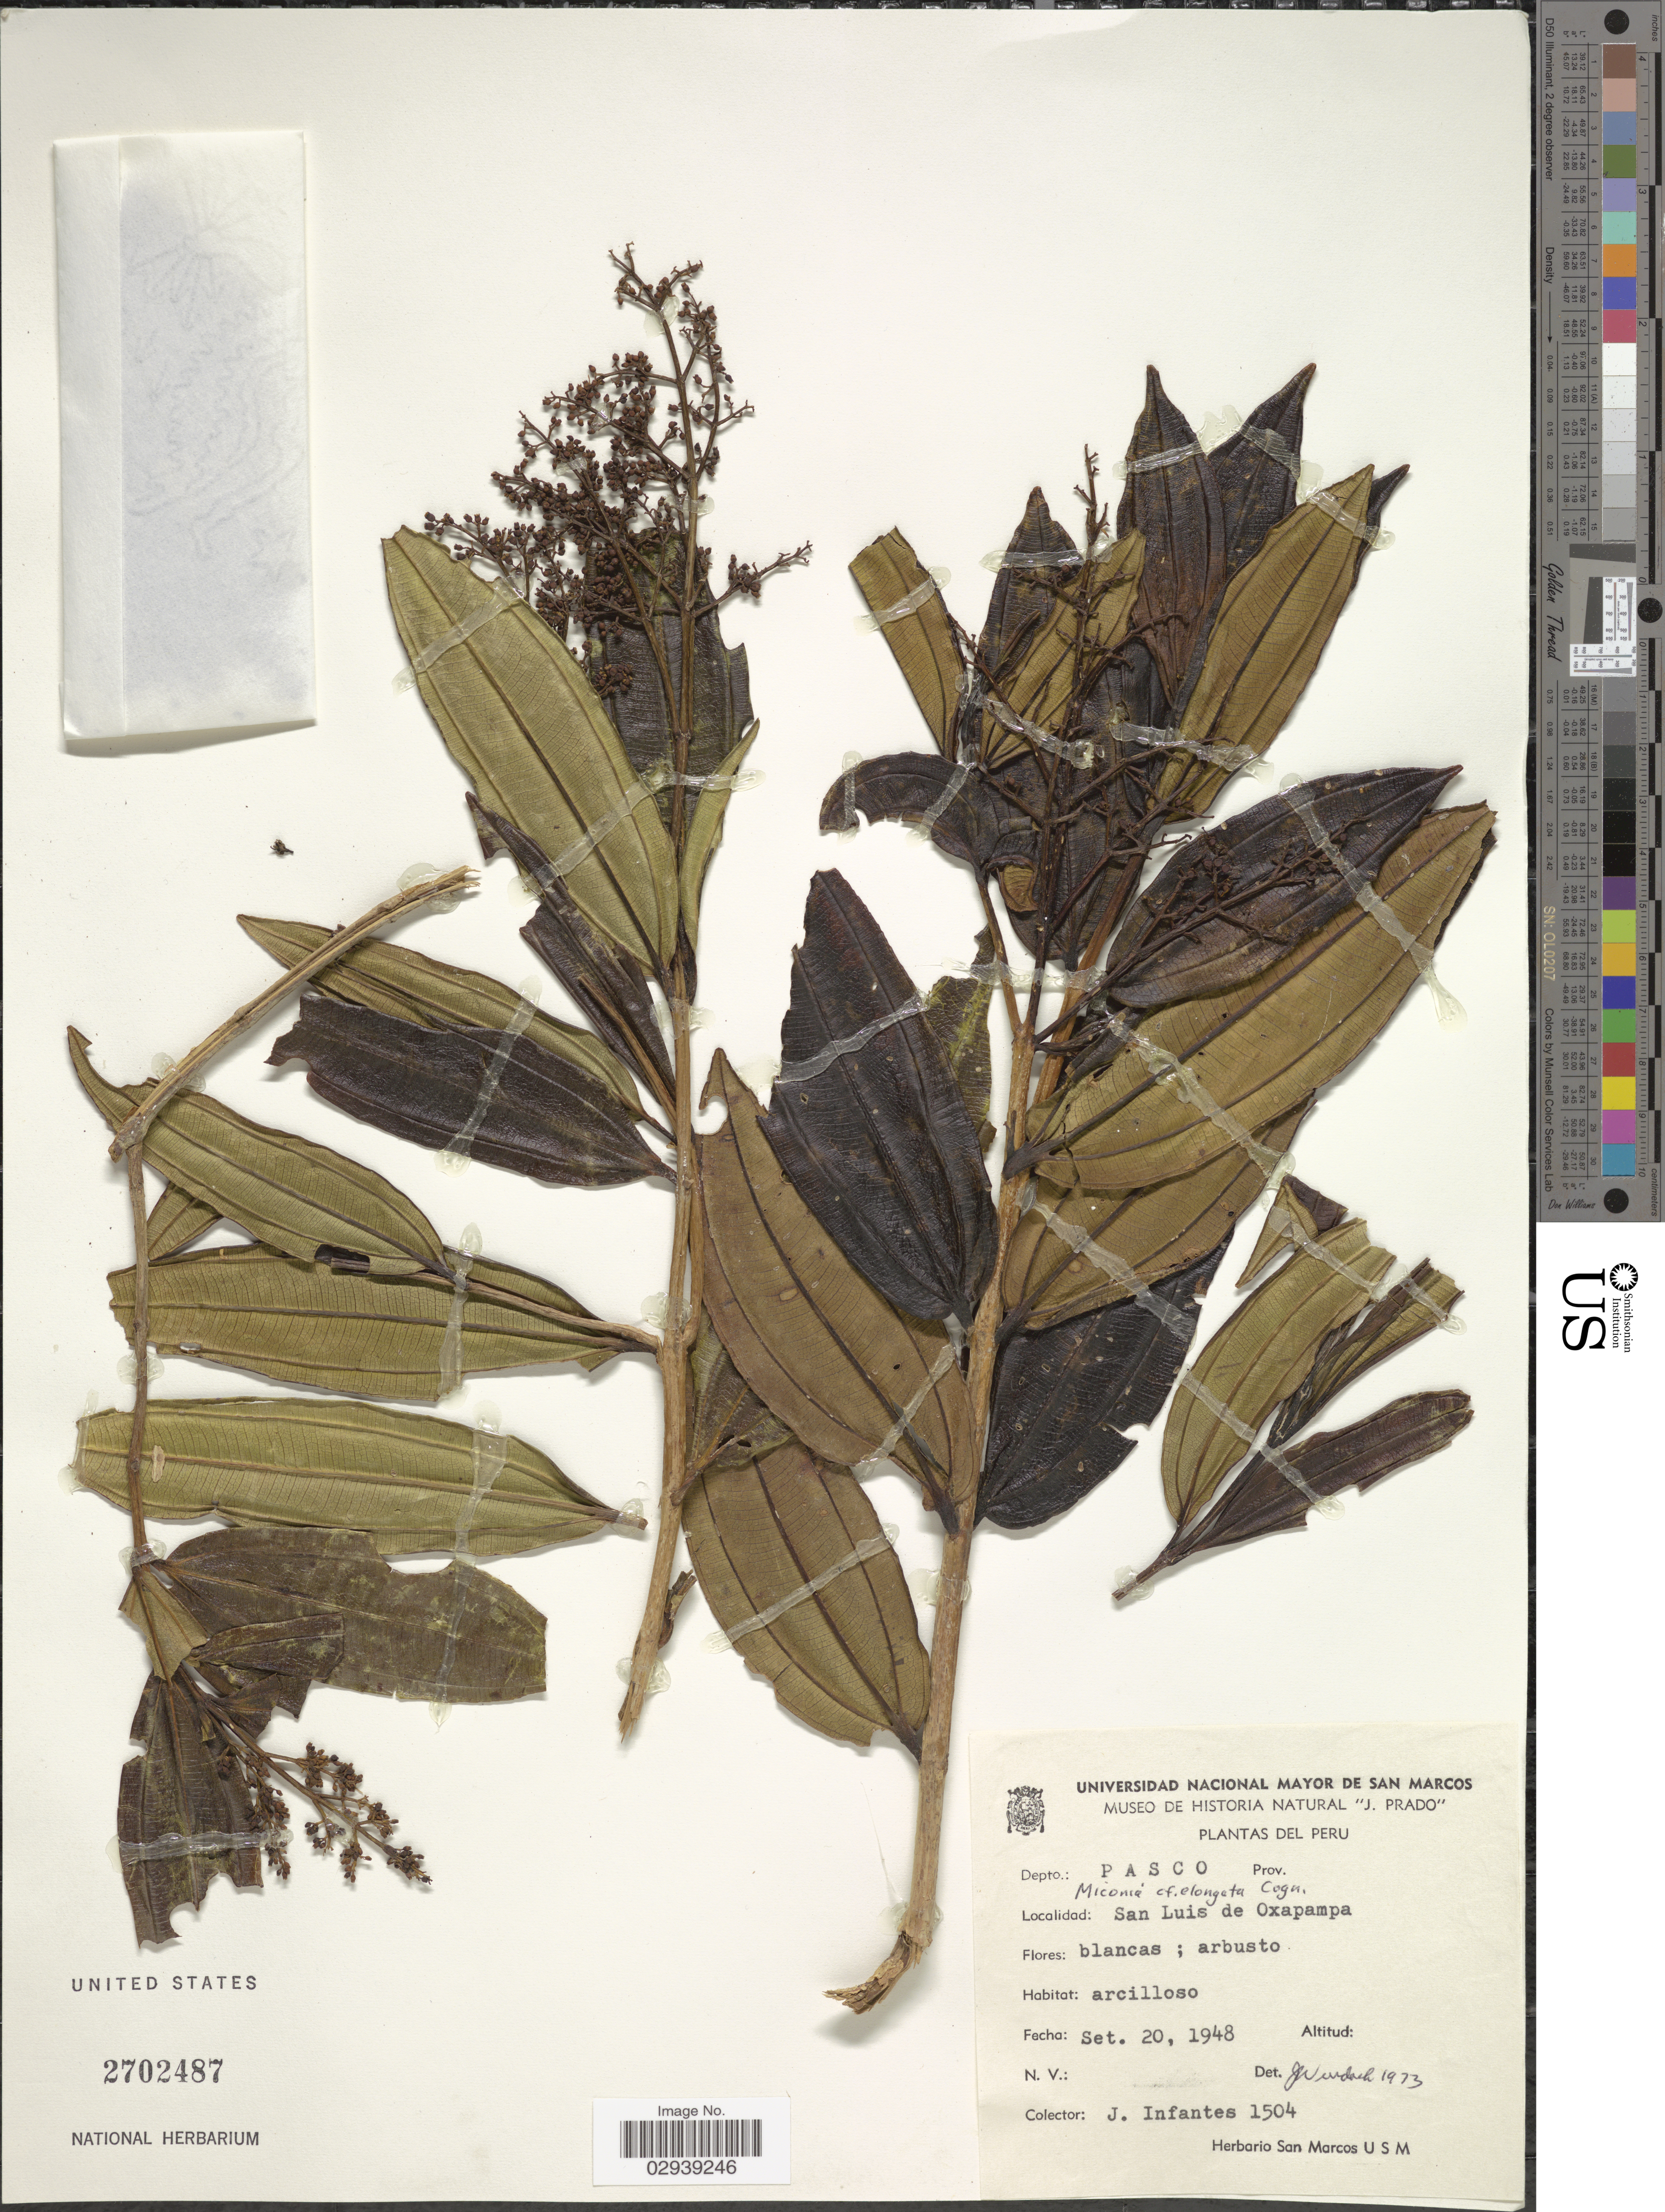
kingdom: Plantae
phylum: Tracheophyta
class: Magnoliopsida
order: Myrtales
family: Melastomataceae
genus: Miconia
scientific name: Miconia elongata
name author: Cogn.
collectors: J. Infantes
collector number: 1504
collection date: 1948-09-20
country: Peru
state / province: Pasco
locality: Depto.: Pasco. San Luis de Oxapampa.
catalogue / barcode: US 2702487